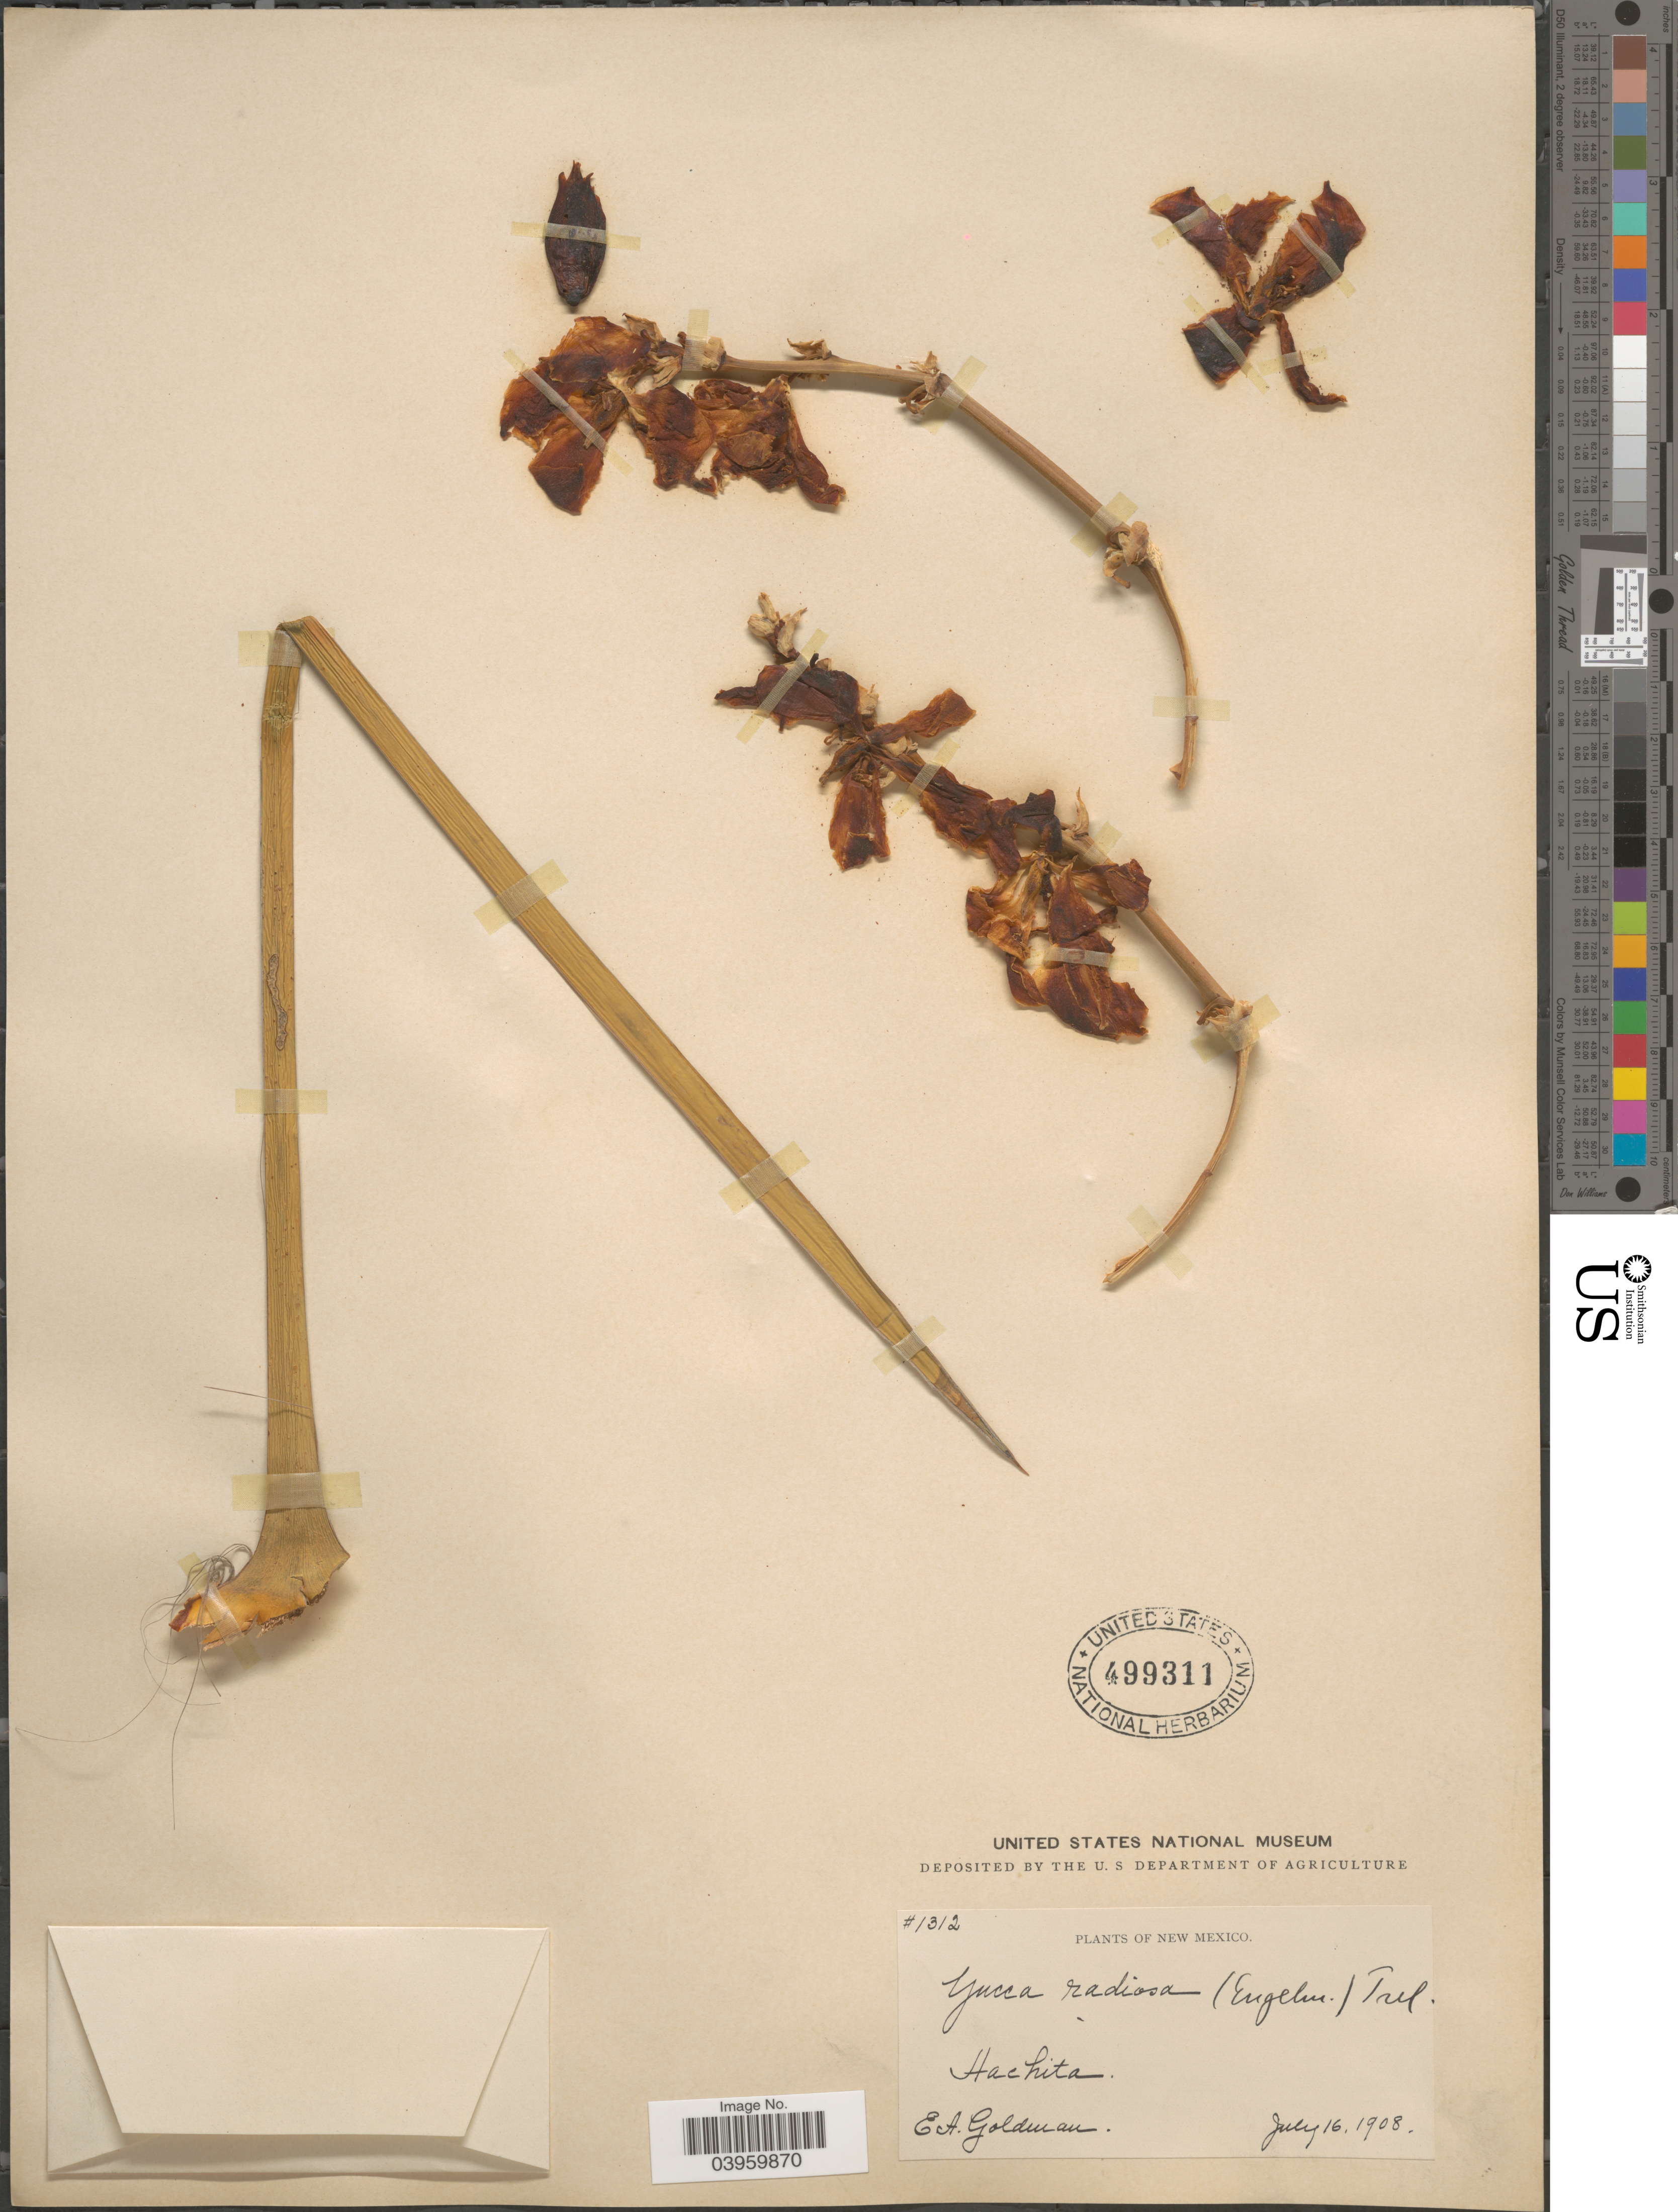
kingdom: Plantae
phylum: Tracheophyta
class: Liliopsida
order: Asparagales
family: Asparagaceae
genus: Yucca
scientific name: Yucca elata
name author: (Engelm.) Engelm.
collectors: E. A. Goldman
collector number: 1312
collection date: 1908-07-16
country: United States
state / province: New Mexico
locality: Hachita.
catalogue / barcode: US 499311